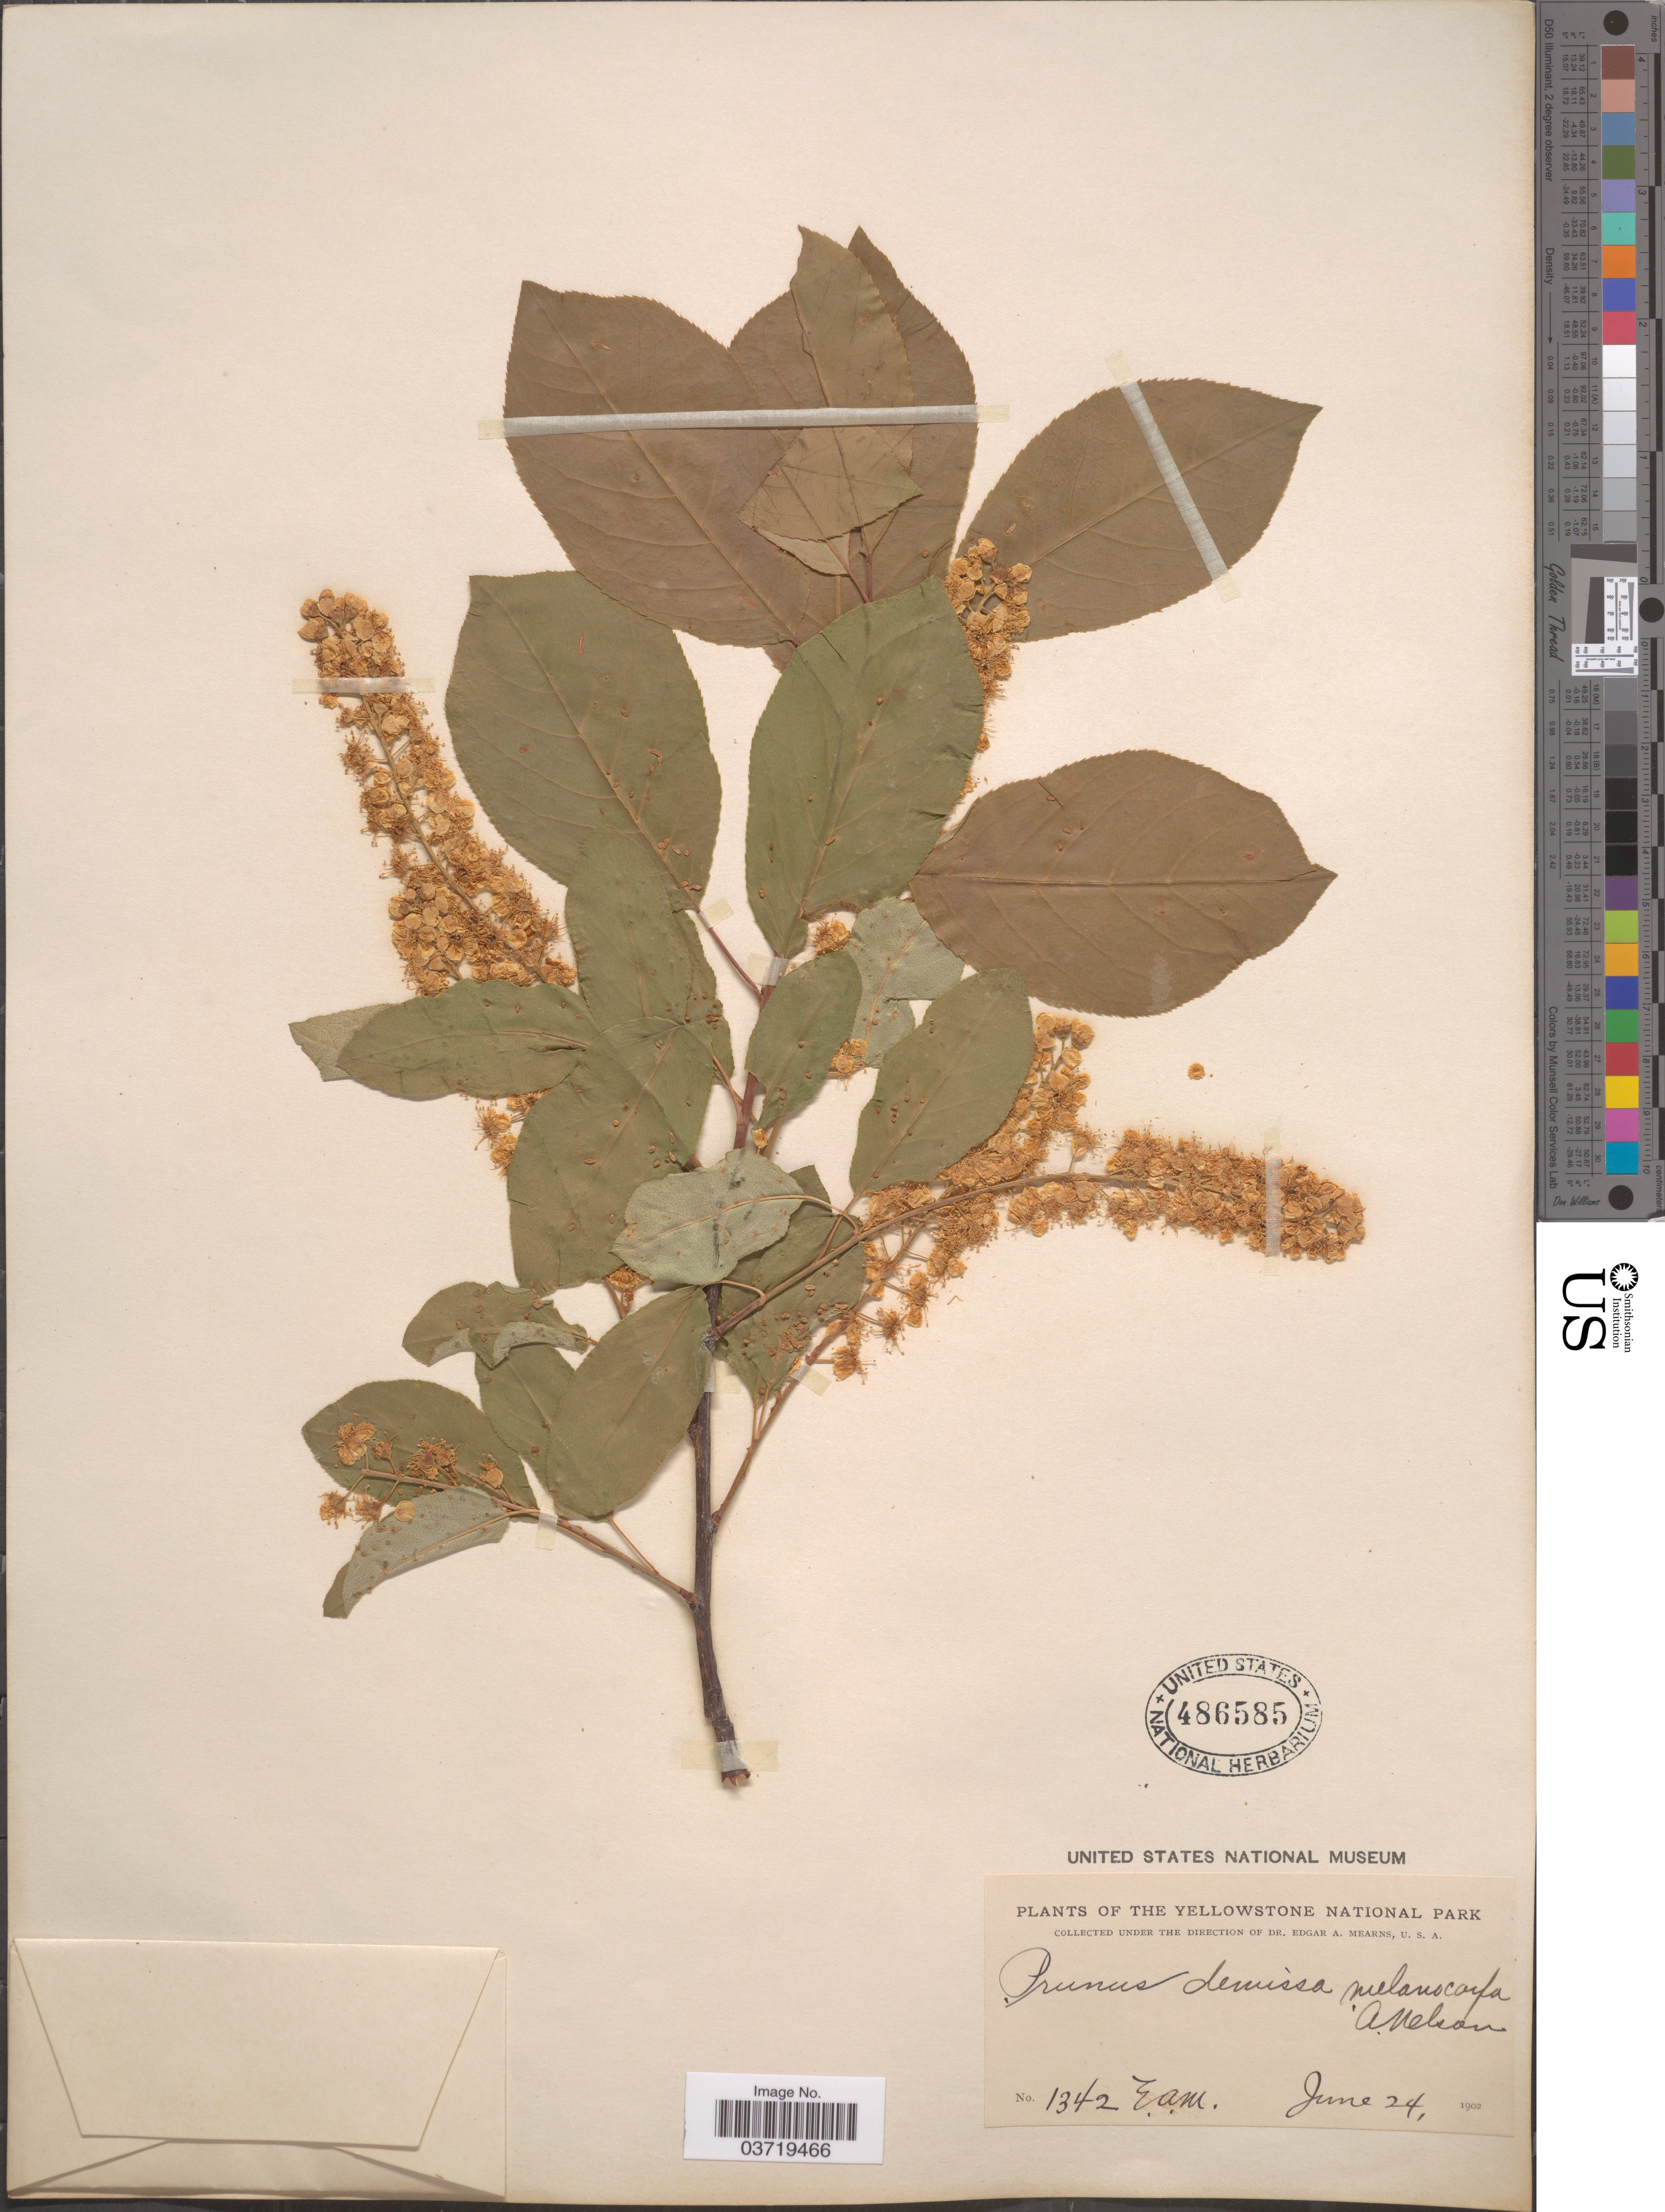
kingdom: Plantae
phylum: Tracheophyta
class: Magnoliopsida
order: Rosales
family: Rosaceae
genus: Prunus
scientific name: Prunus virginiana var. demissa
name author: (Nutt.) Torr.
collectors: E. A. Mearns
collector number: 1342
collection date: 1902-09-24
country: United States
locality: The Yellowstone National Park.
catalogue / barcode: US 486585